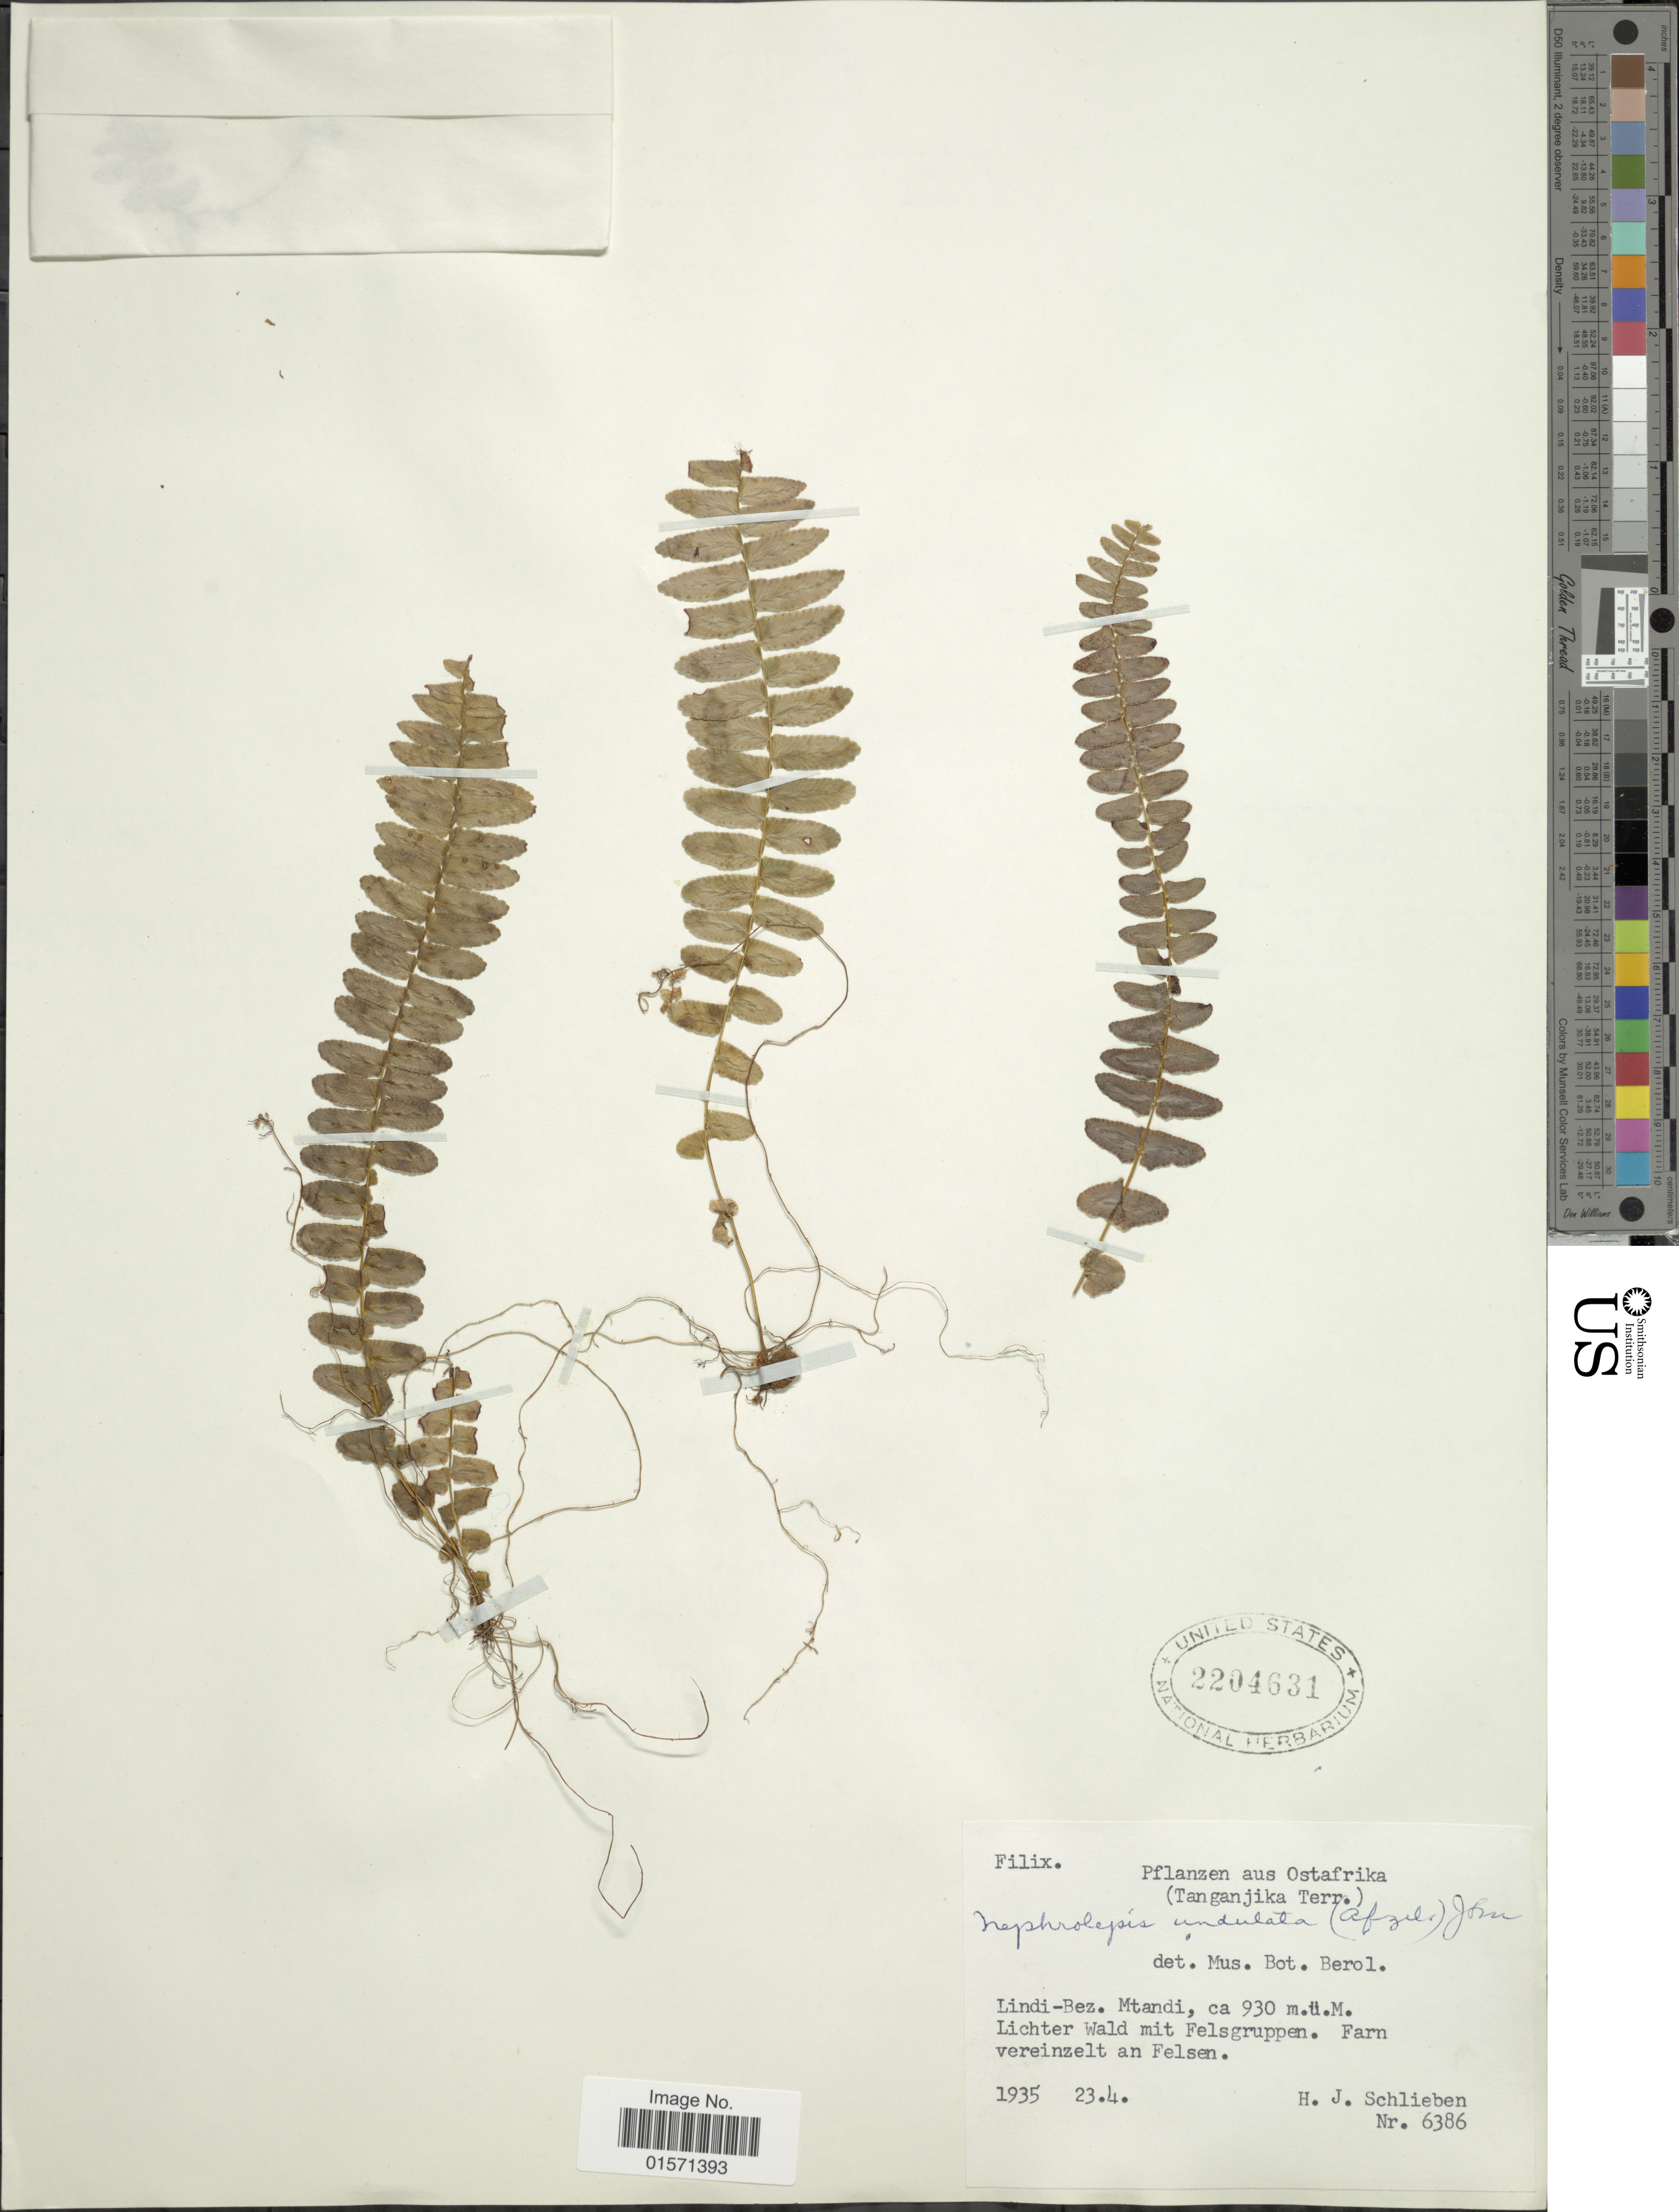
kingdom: Plantae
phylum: Tracheophyta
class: Polypodiopsida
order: Polypodiales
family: Nephrolepidaceae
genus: Nephrolepis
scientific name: Nephrolepis undulata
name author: J. Sm.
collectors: H. J. Schlieben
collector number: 6386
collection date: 1935-04-23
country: Tanzania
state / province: Lindi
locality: Pflanzen aus Ostafrika (tanganjika Terr.) Lindi-Bez. Mtandi, Lichter Wald mit Felsgruppen. Farn vereinzelt an Felsen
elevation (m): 930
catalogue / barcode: US 2204631